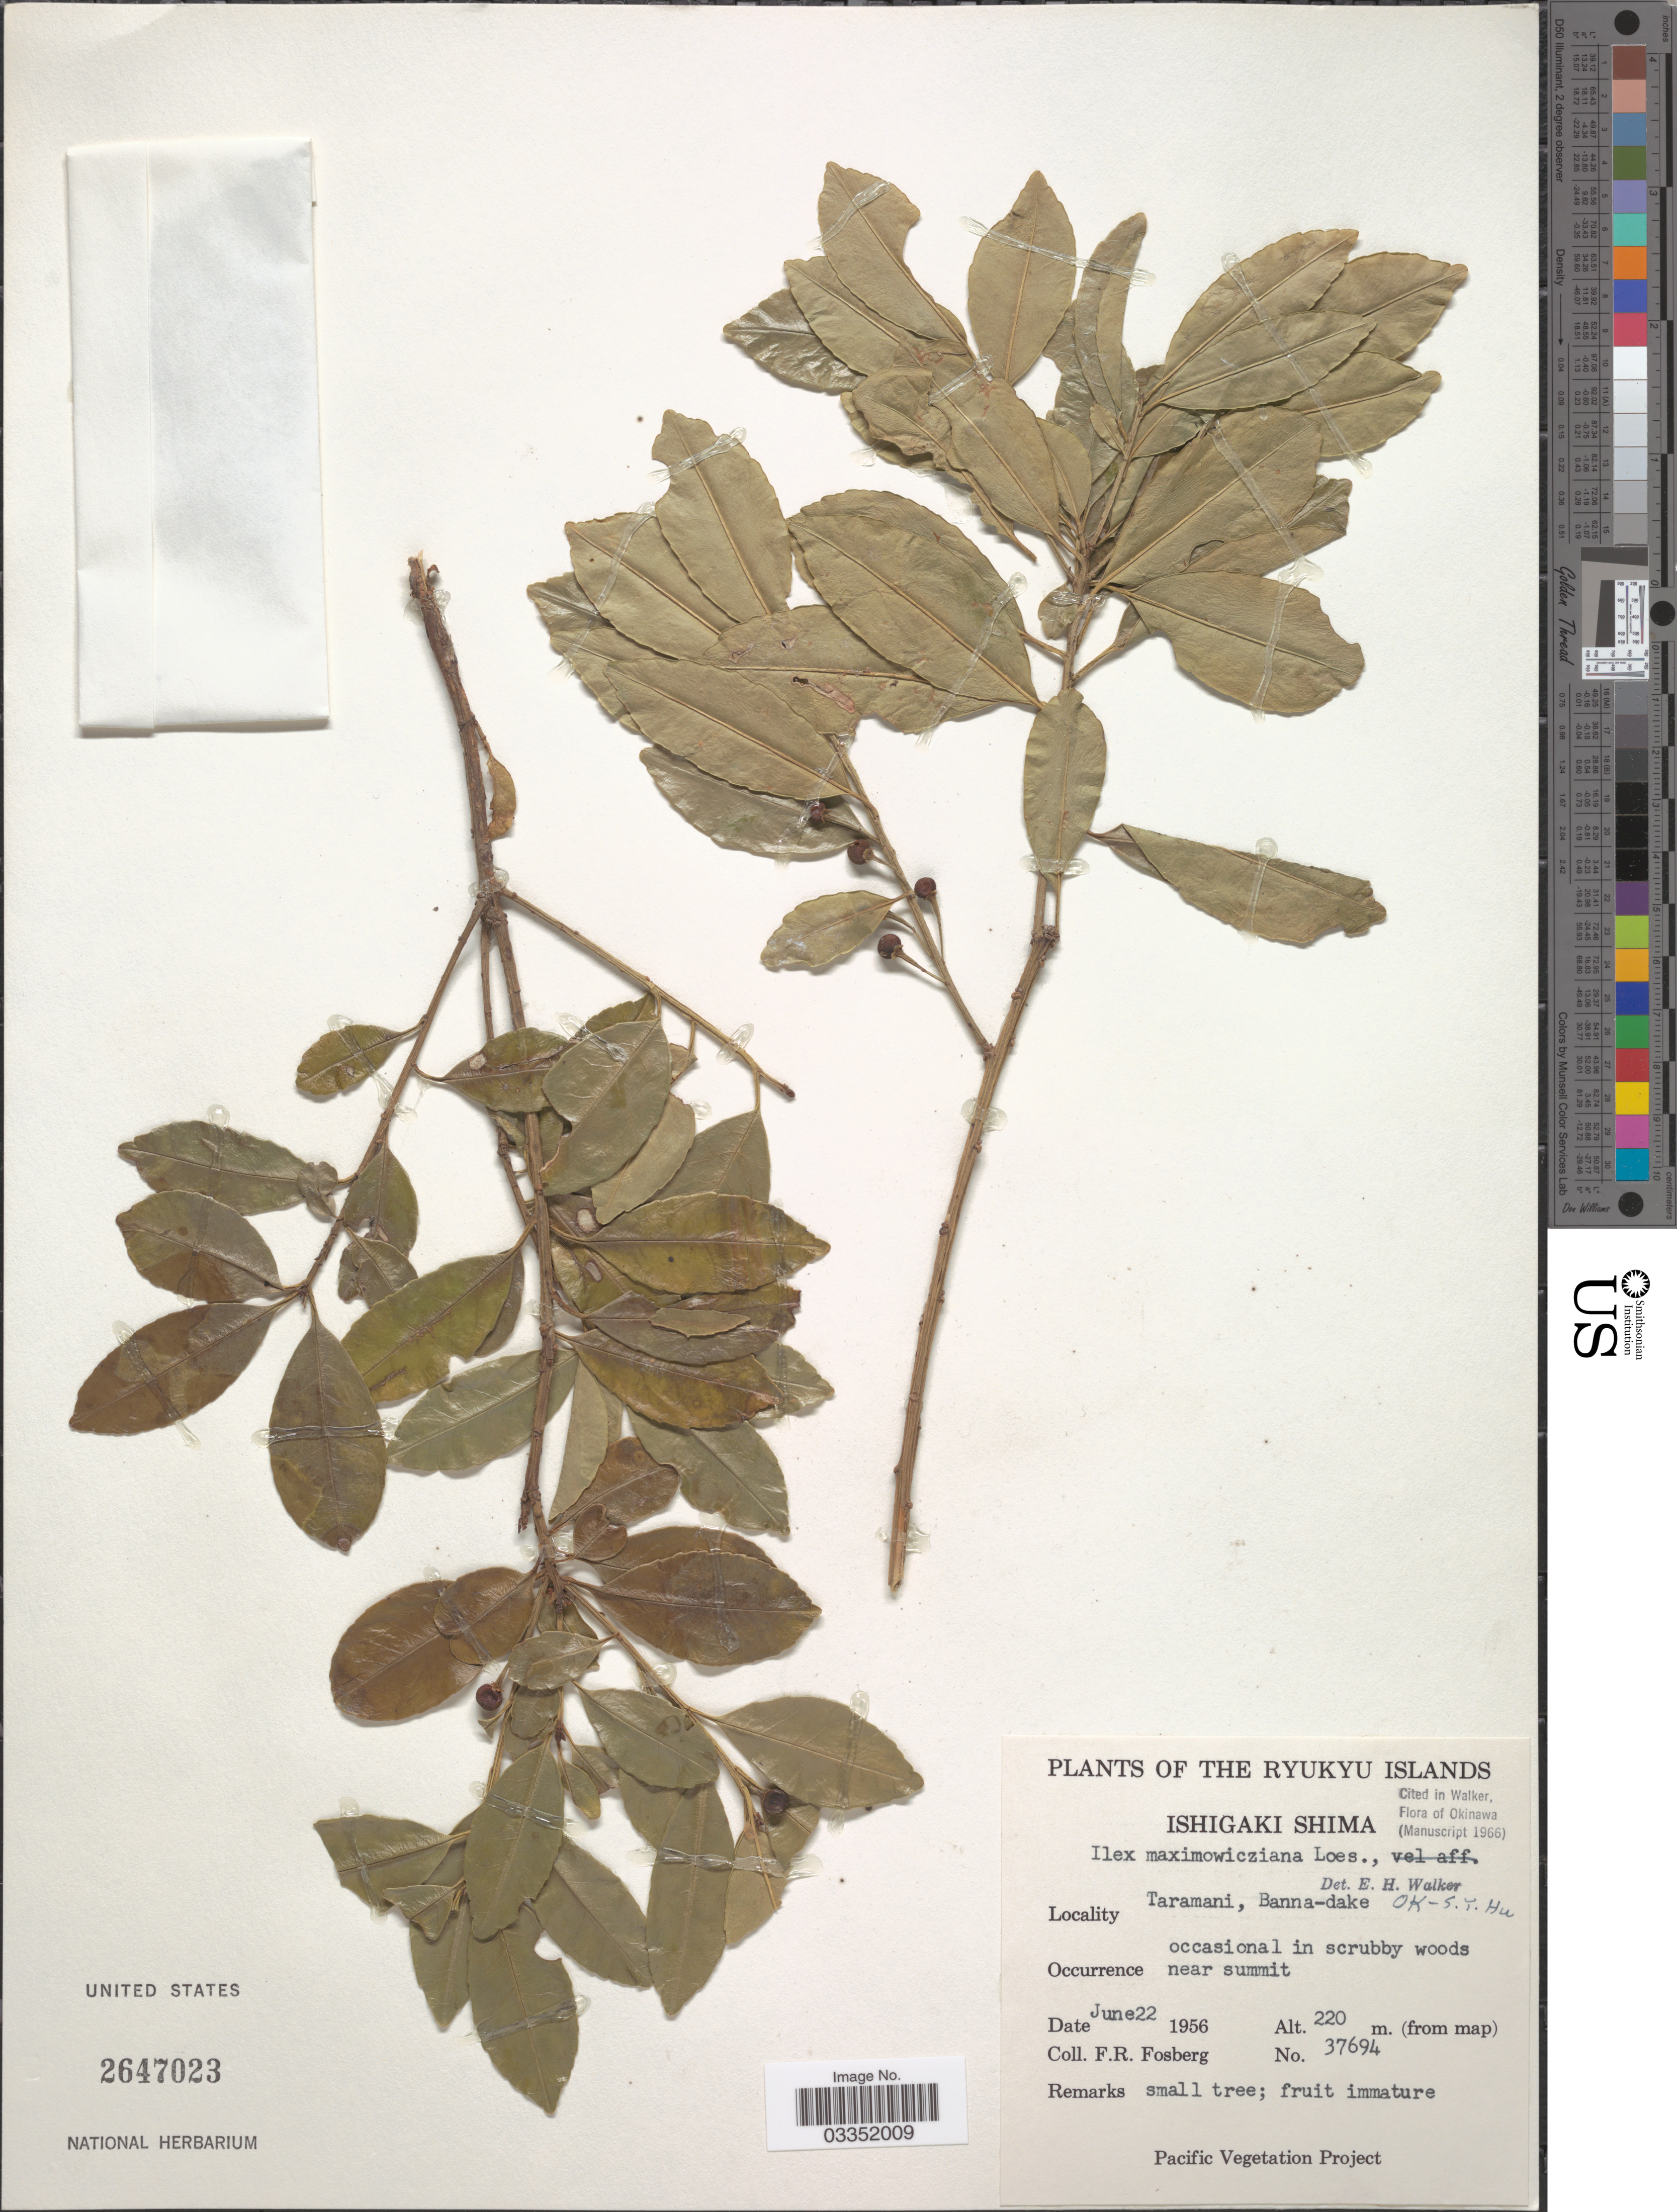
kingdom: Plantae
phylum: Tracheophyta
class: Magnoliopsida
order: Aquifoliales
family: Aquifoliaceae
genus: Ilex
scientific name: Ilex maximowicziana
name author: Loes.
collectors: F. R. Fosberg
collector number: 37694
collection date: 1956-06-22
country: Japan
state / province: Okinawa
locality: The Ryukyu Islands. Ishigaki Shima. Taramani, Banni-dake.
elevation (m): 220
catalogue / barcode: US 2647023